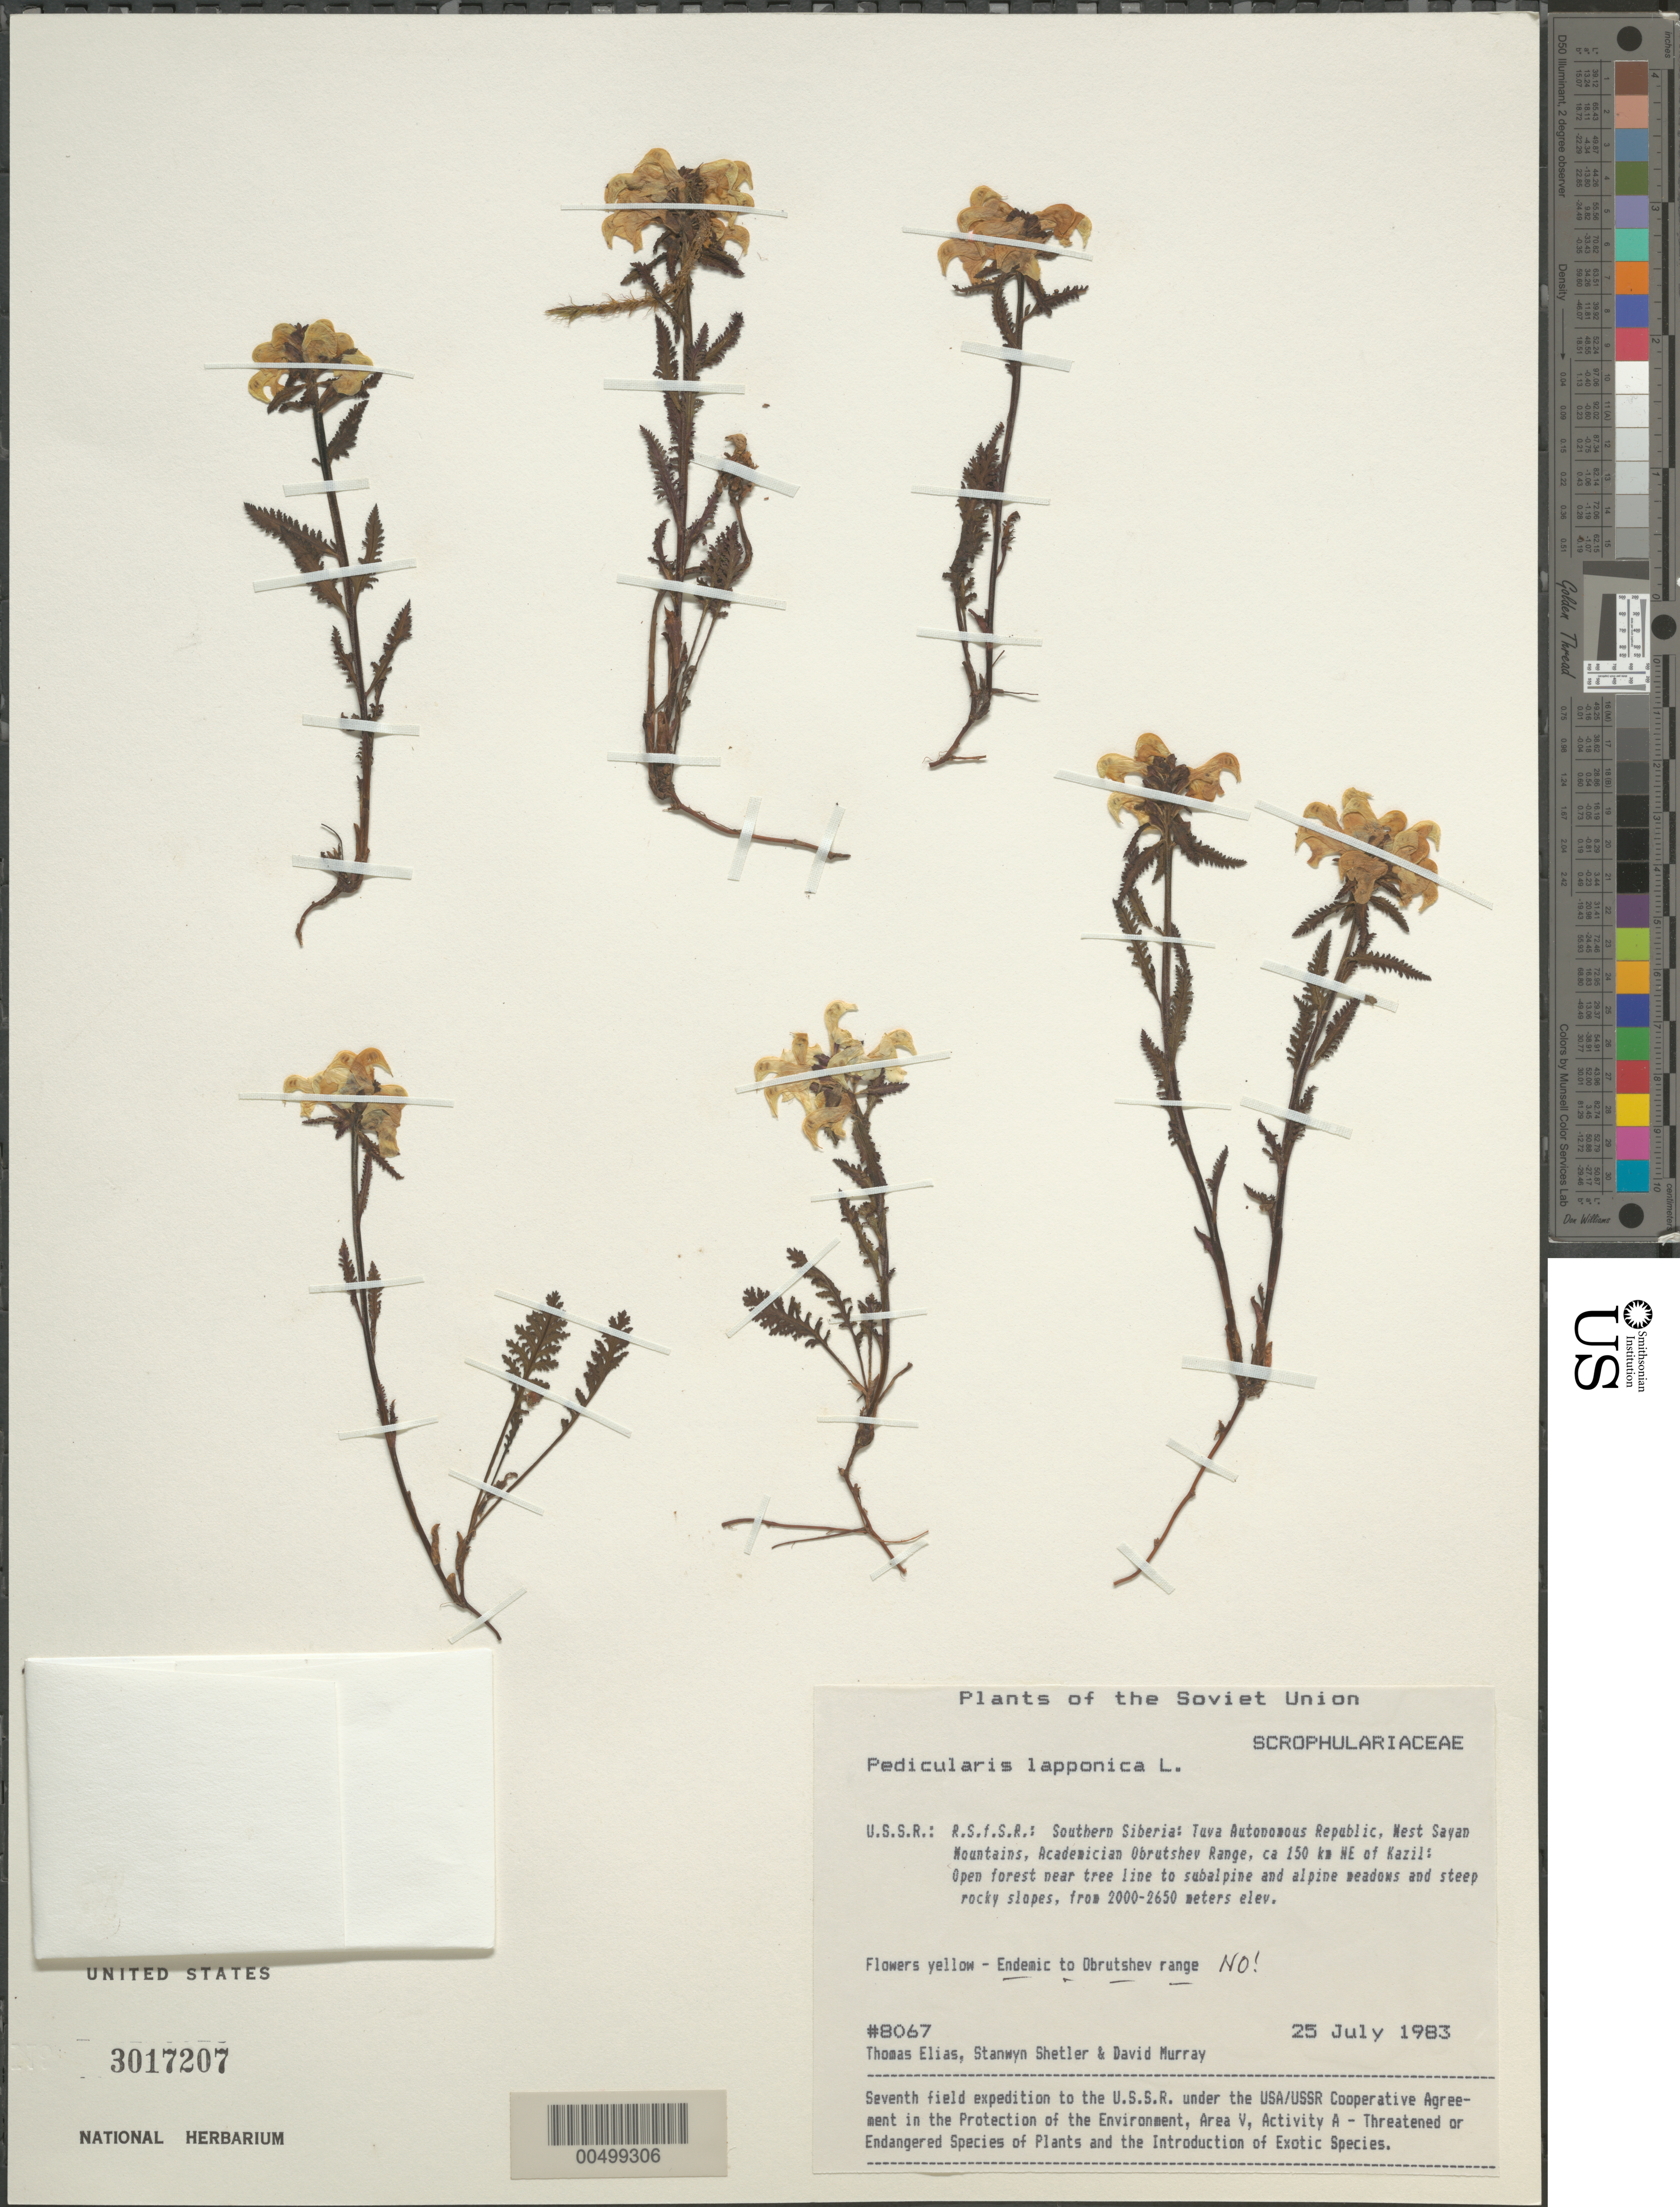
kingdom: Plantae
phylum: Tracheophyta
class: Magnoliopsida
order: Lamiales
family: Orobanchaceae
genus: Pedicularis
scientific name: Pedicularis lapponica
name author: L.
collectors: T. Elias, S. Shetler & D. F. Murray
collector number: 8067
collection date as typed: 25 Jul 1983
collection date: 1983-07-25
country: Russian Federation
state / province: Tuva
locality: West Sayan Mountains, Academician Obrutshev Range, ca. 150 km NE of Kazil [Kyzyl]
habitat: open forest near tree line to subalpine and alpine meadows and steep rocky slopes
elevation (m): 2000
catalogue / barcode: US 3017207